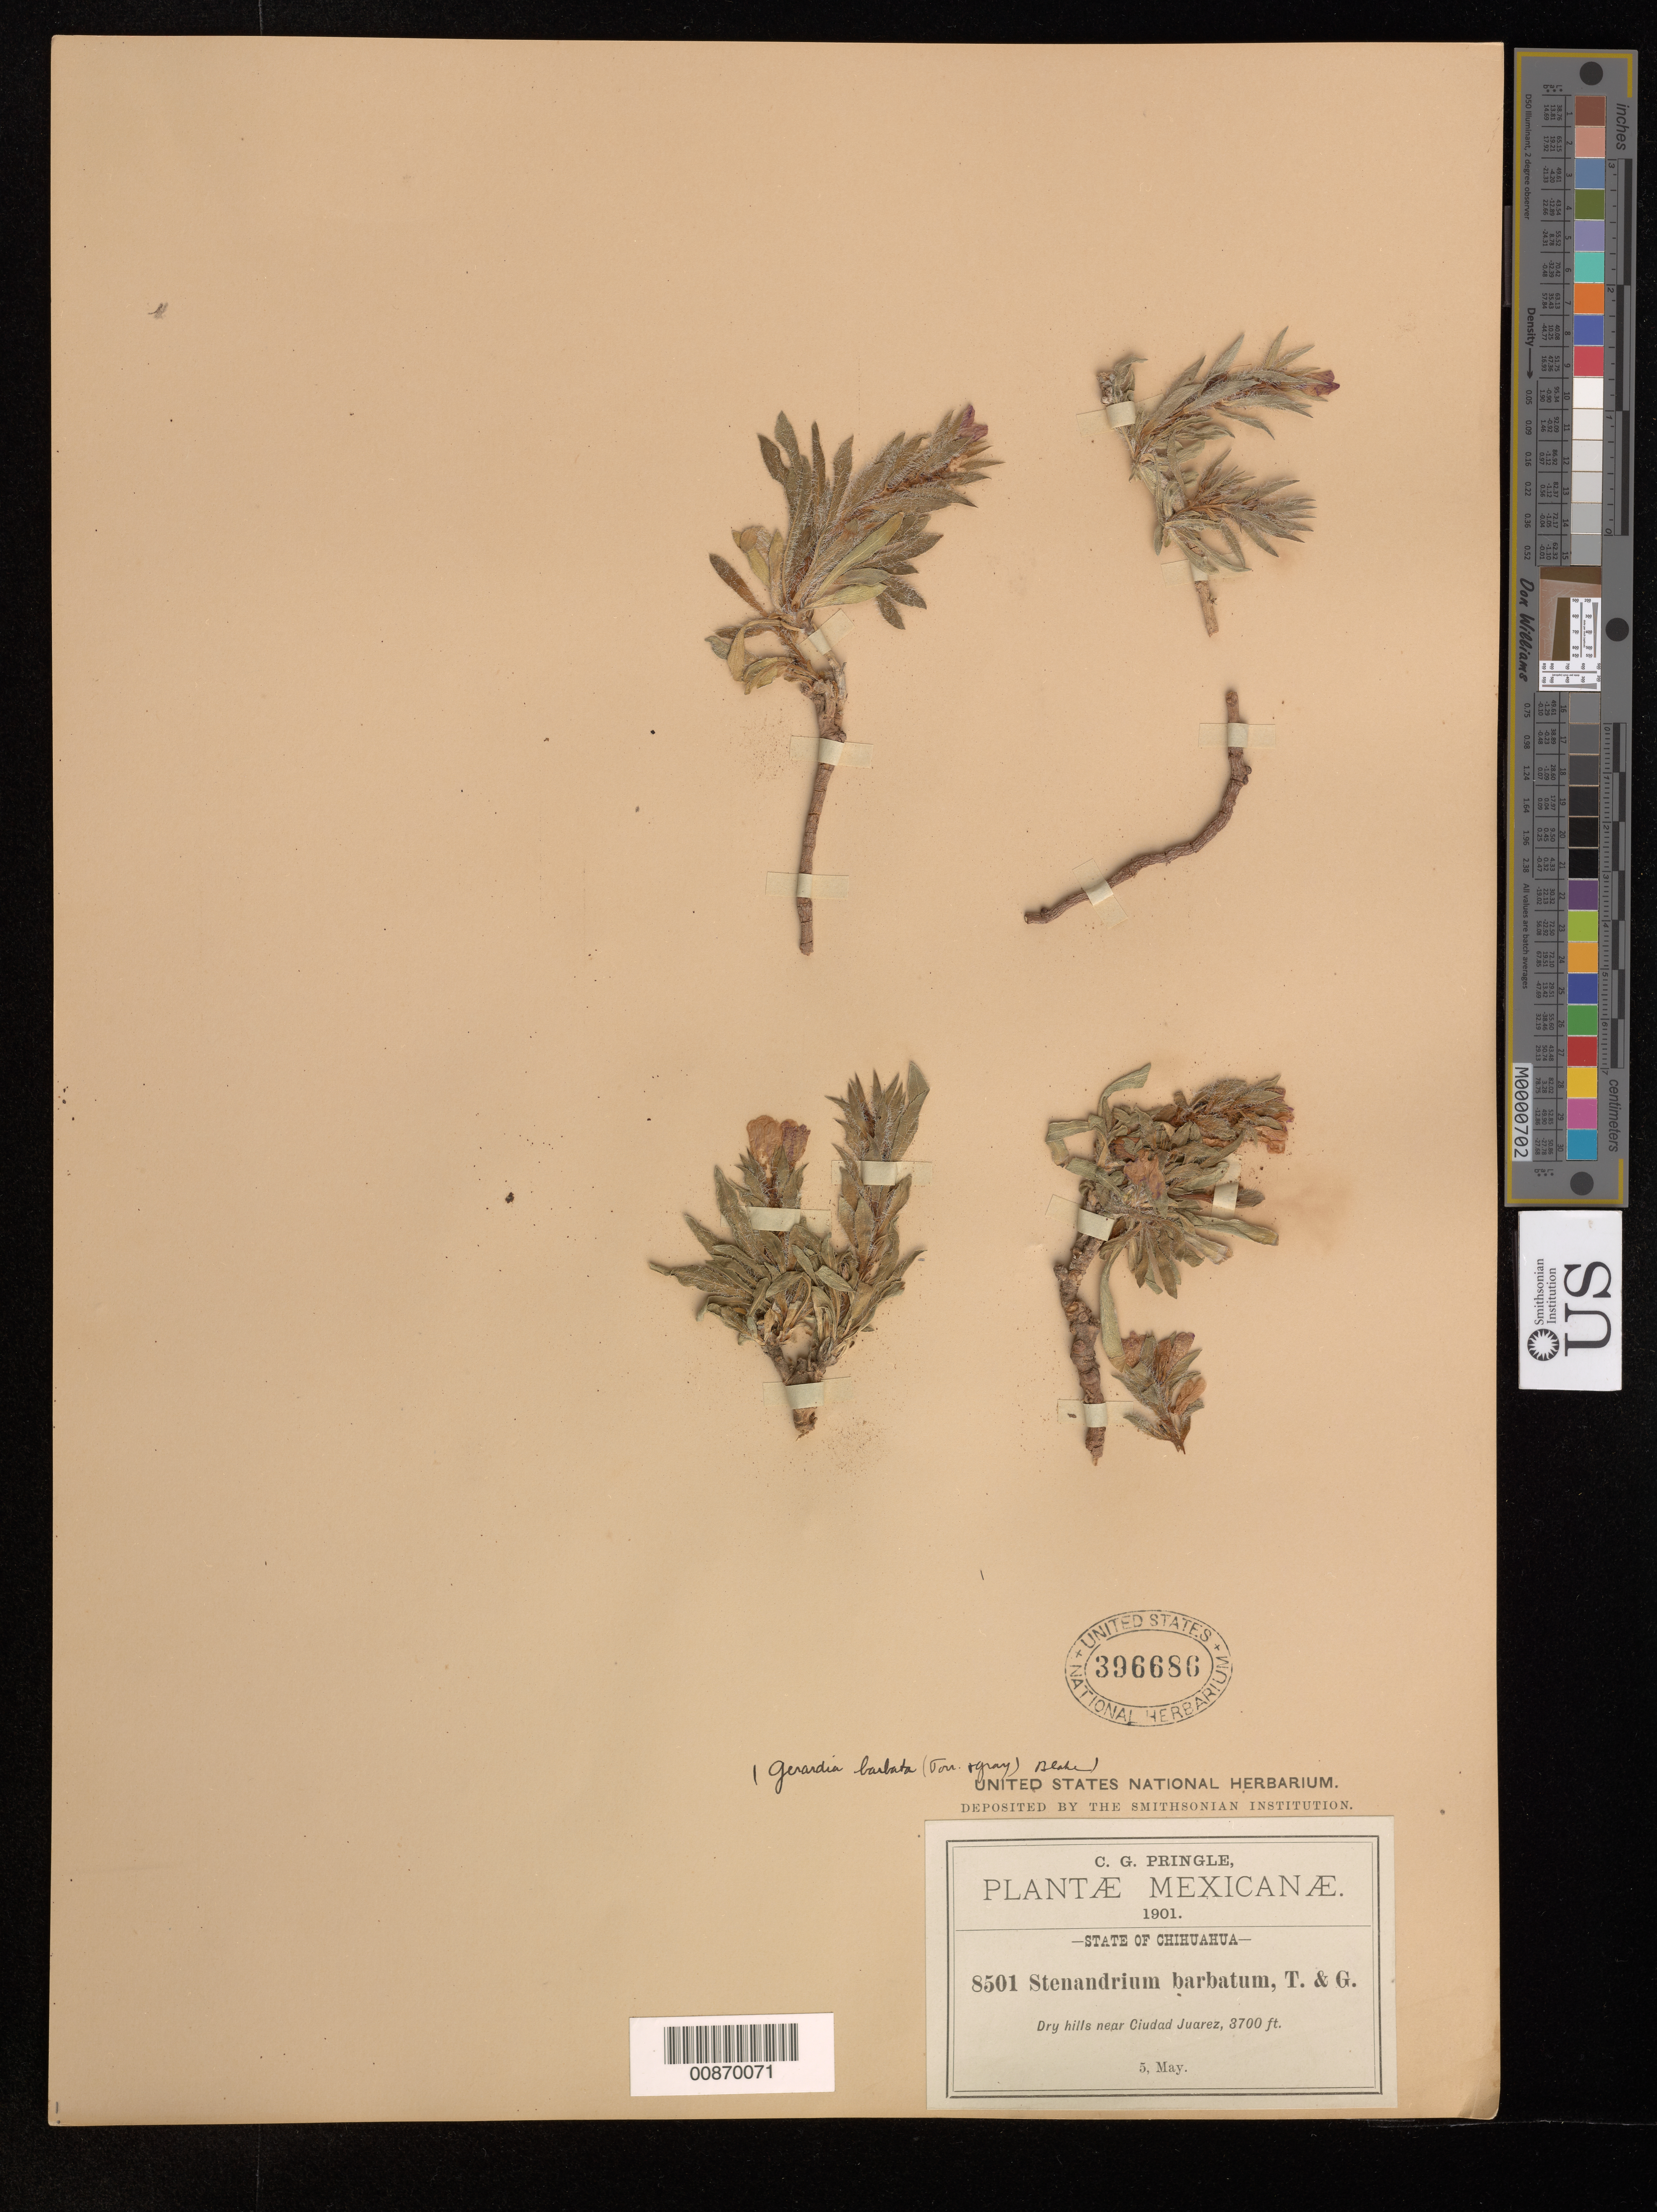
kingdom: Plantae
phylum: Tracheophyta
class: Magnoliopsida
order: Lamiales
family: Acanthaceae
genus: Stenandrium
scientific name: Stenandrium barbatum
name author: Torr. & A. Gray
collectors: C. G. Pringle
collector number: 8501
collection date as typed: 05 May 1901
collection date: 1901-05-05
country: Mexico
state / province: Chihuahua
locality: Near Ciudad Juárez, Chihuahua.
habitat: Dry hills.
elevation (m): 1128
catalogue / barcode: US 396686